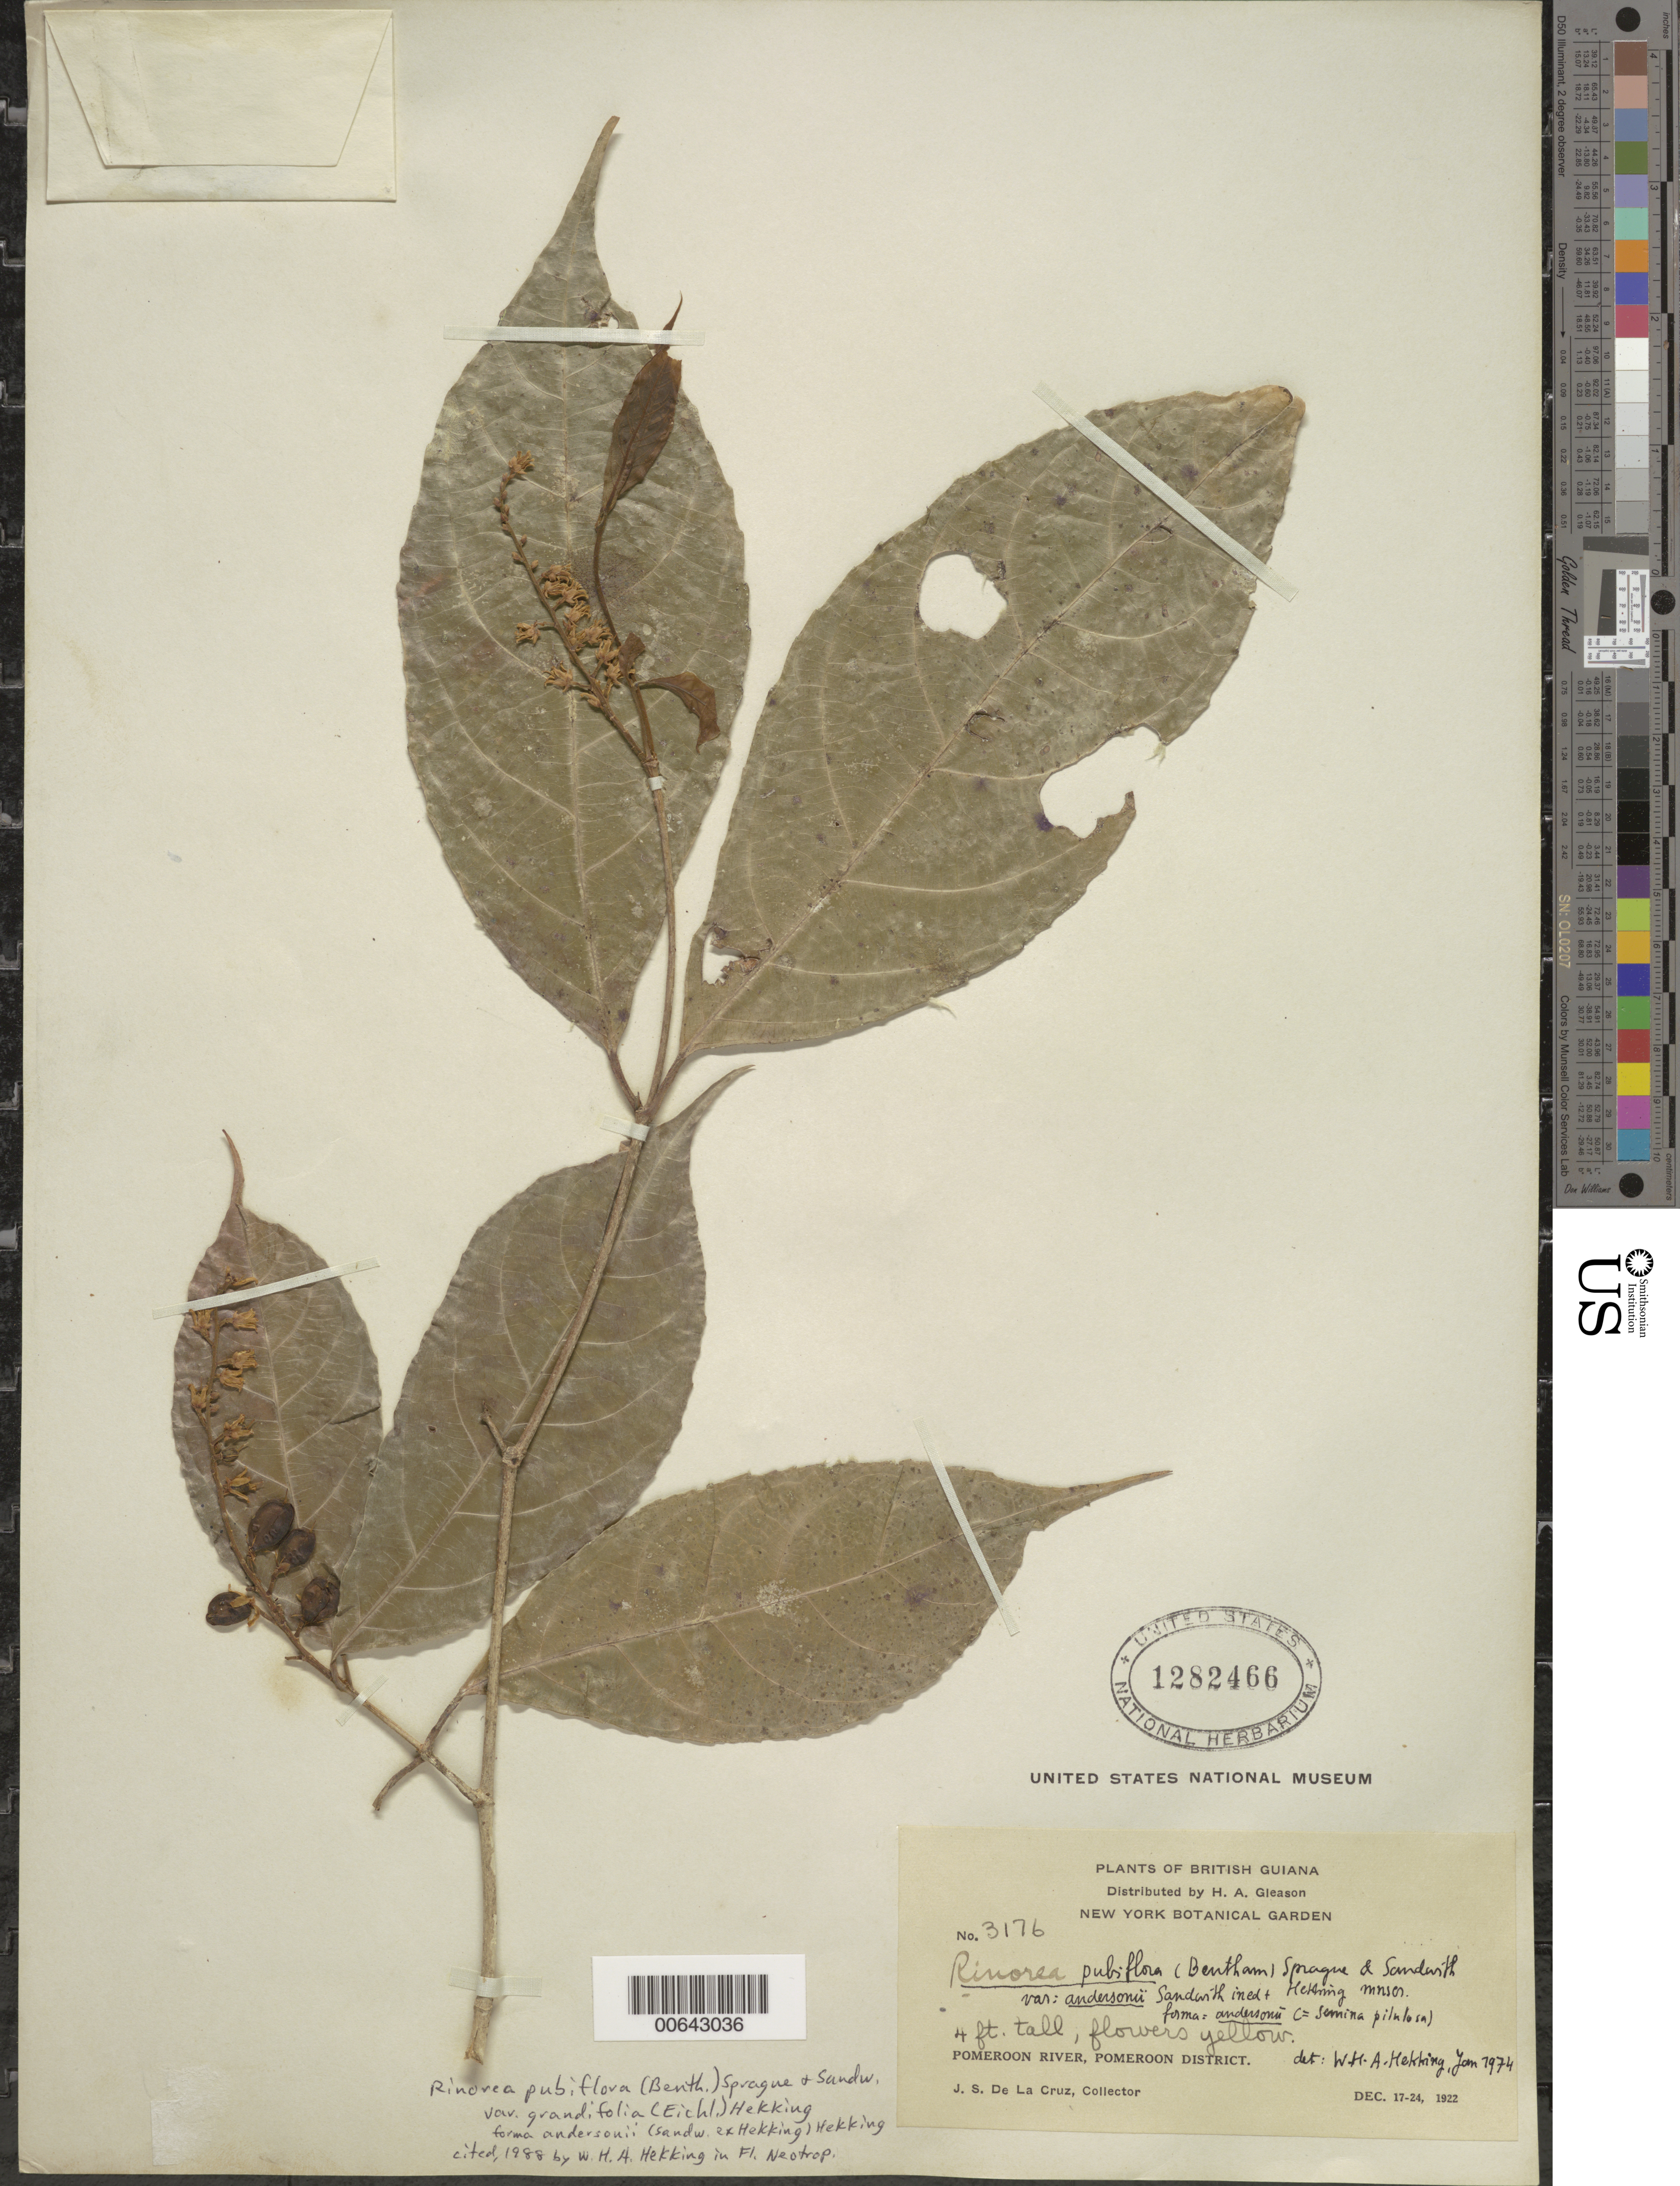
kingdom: Plantae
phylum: Tracheophyta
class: Magnoliopsida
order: Malpighiales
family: Violaceae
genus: Rinorea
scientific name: Rinorea pubiflora var. grandifolia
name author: (Eichler) Hekking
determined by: Hekking, W. H. A.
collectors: J. S. de la Cruz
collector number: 3176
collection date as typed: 17-Dec-22 to 24-Dec-22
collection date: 1922-12-17/1922-12-24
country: Guyana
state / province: Pomeroon-Supenaam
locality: Pomeroon R.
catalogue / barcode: US 1282466